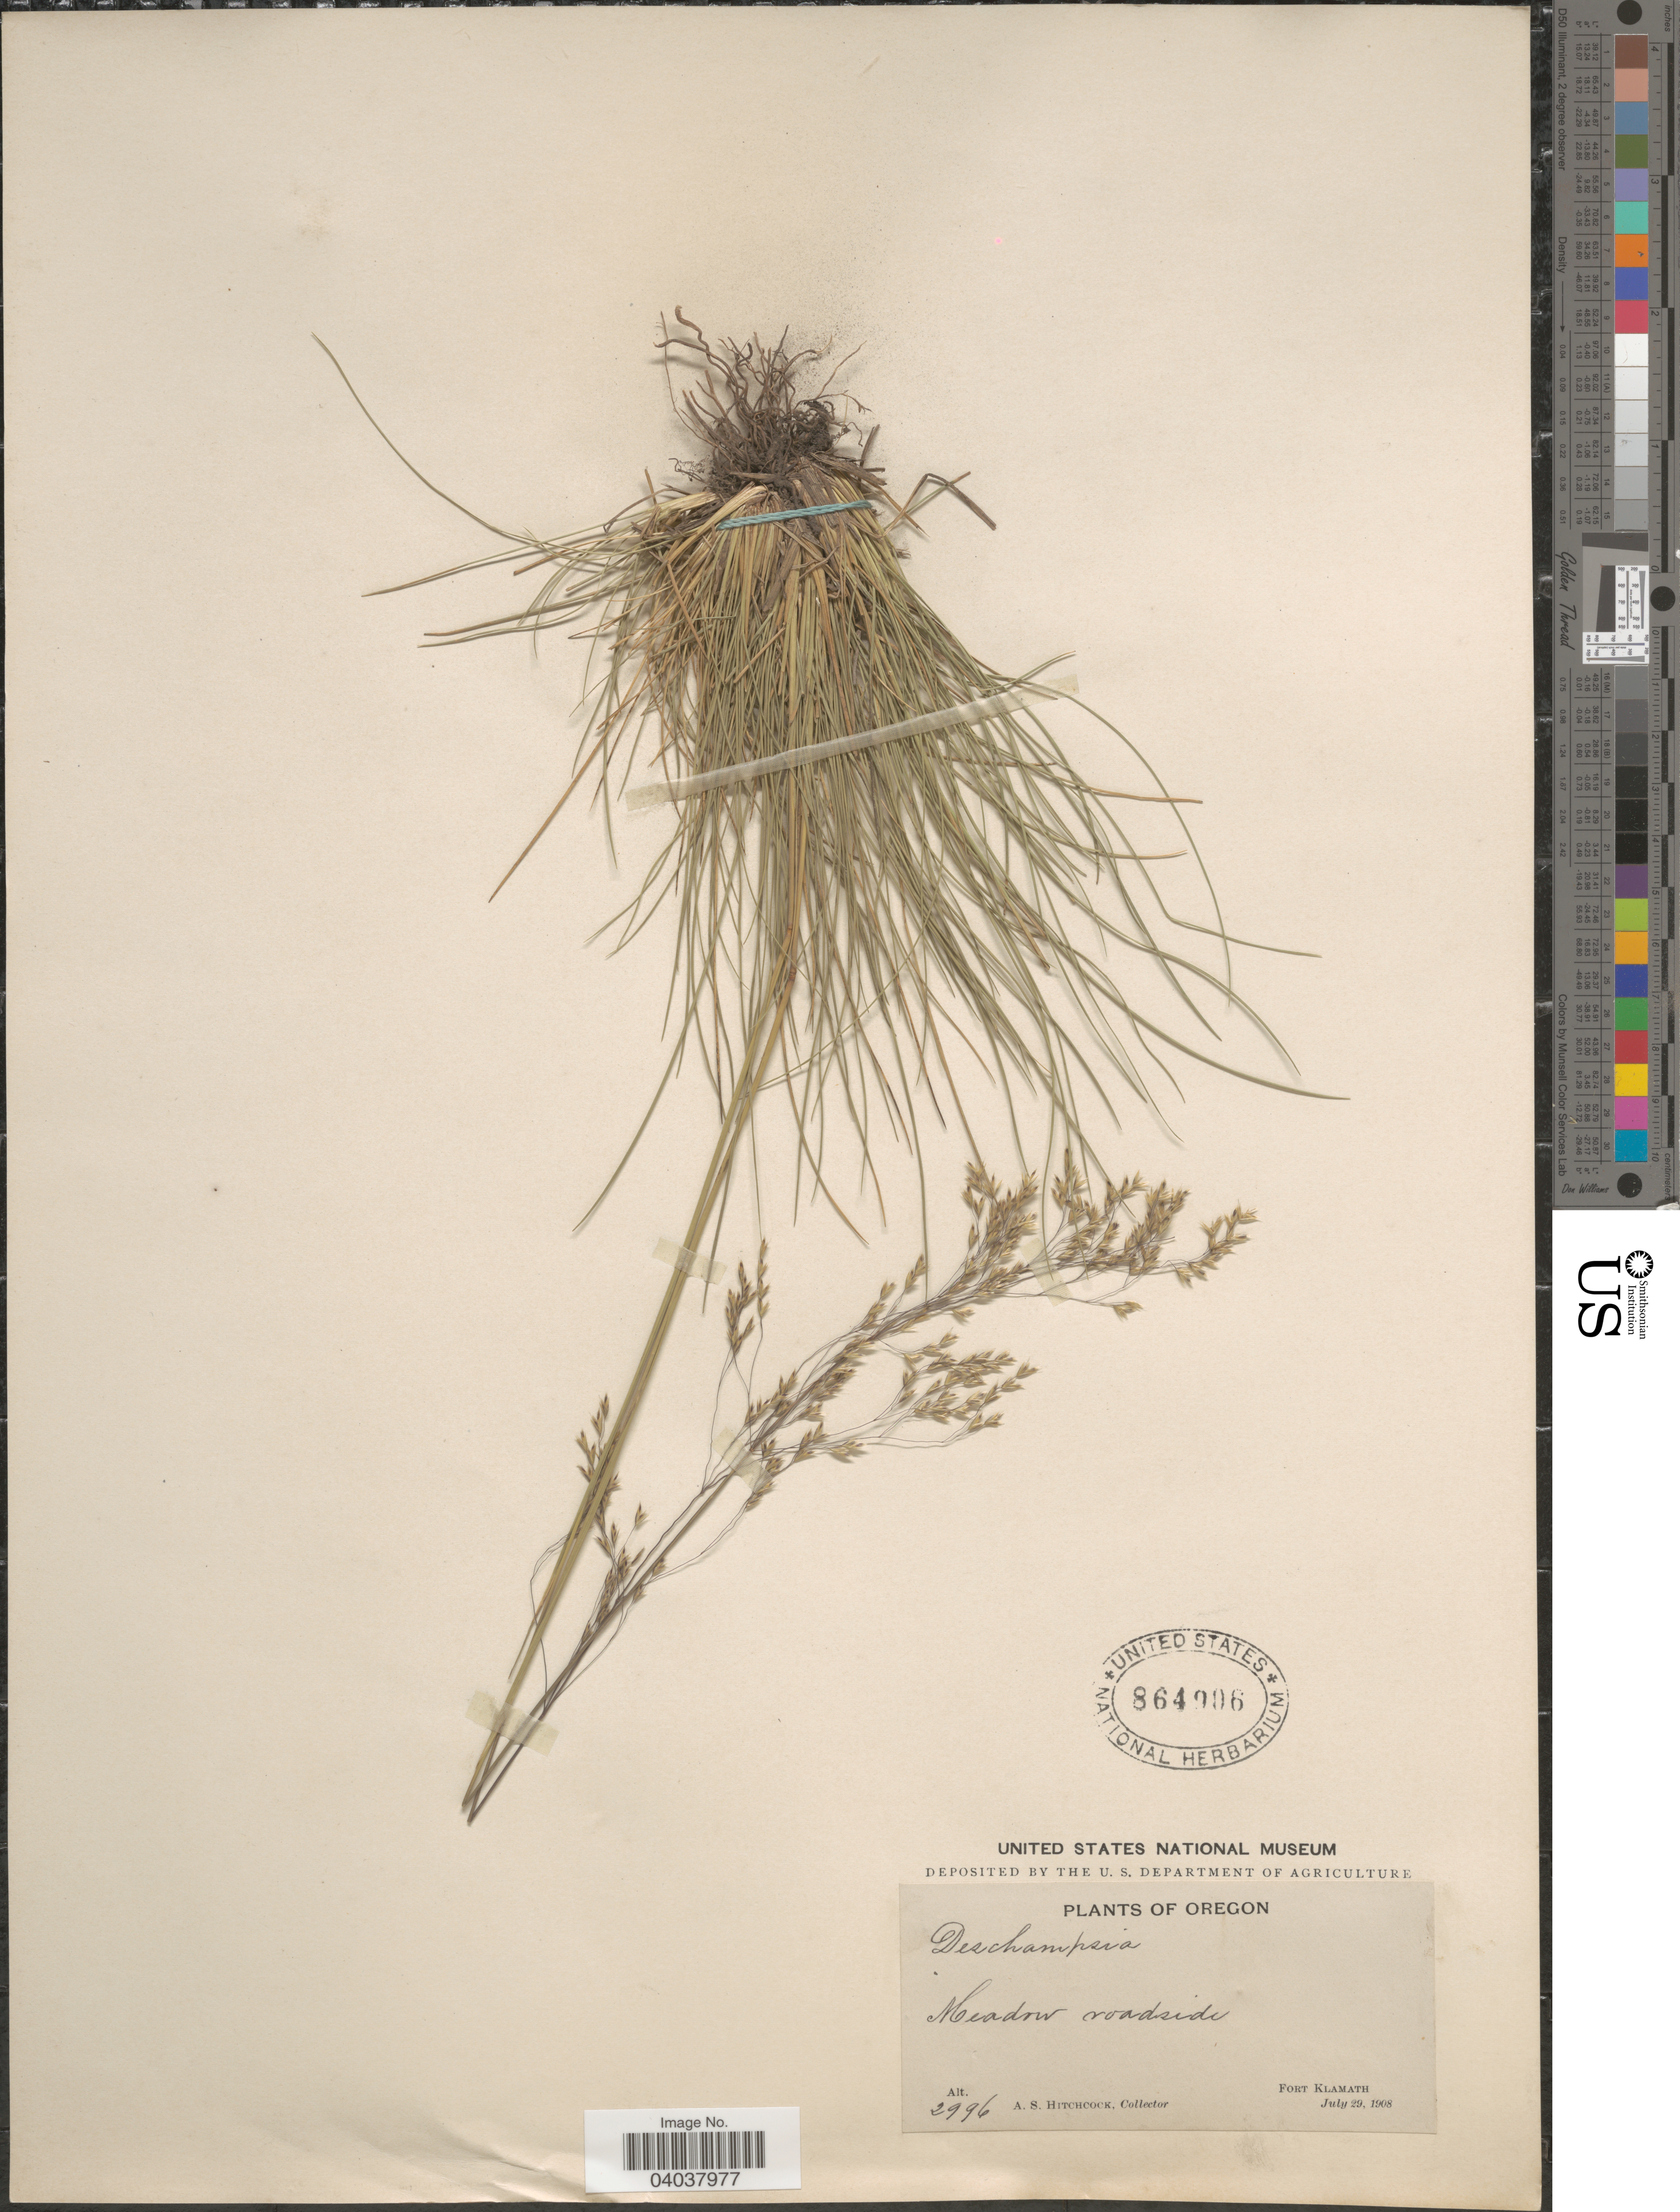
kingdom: Plantae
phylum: Tracheophyta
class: Liliopsida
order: Poales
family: Poaceae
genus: Deschampsia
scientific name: Deschampsia cespitosa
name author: (L.) P. Beauv.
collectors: A. S. Hitchcock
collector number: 2996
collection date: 1908-07-29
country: United States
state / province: Oregon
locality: Fort Klamath.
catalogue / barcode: US 864906